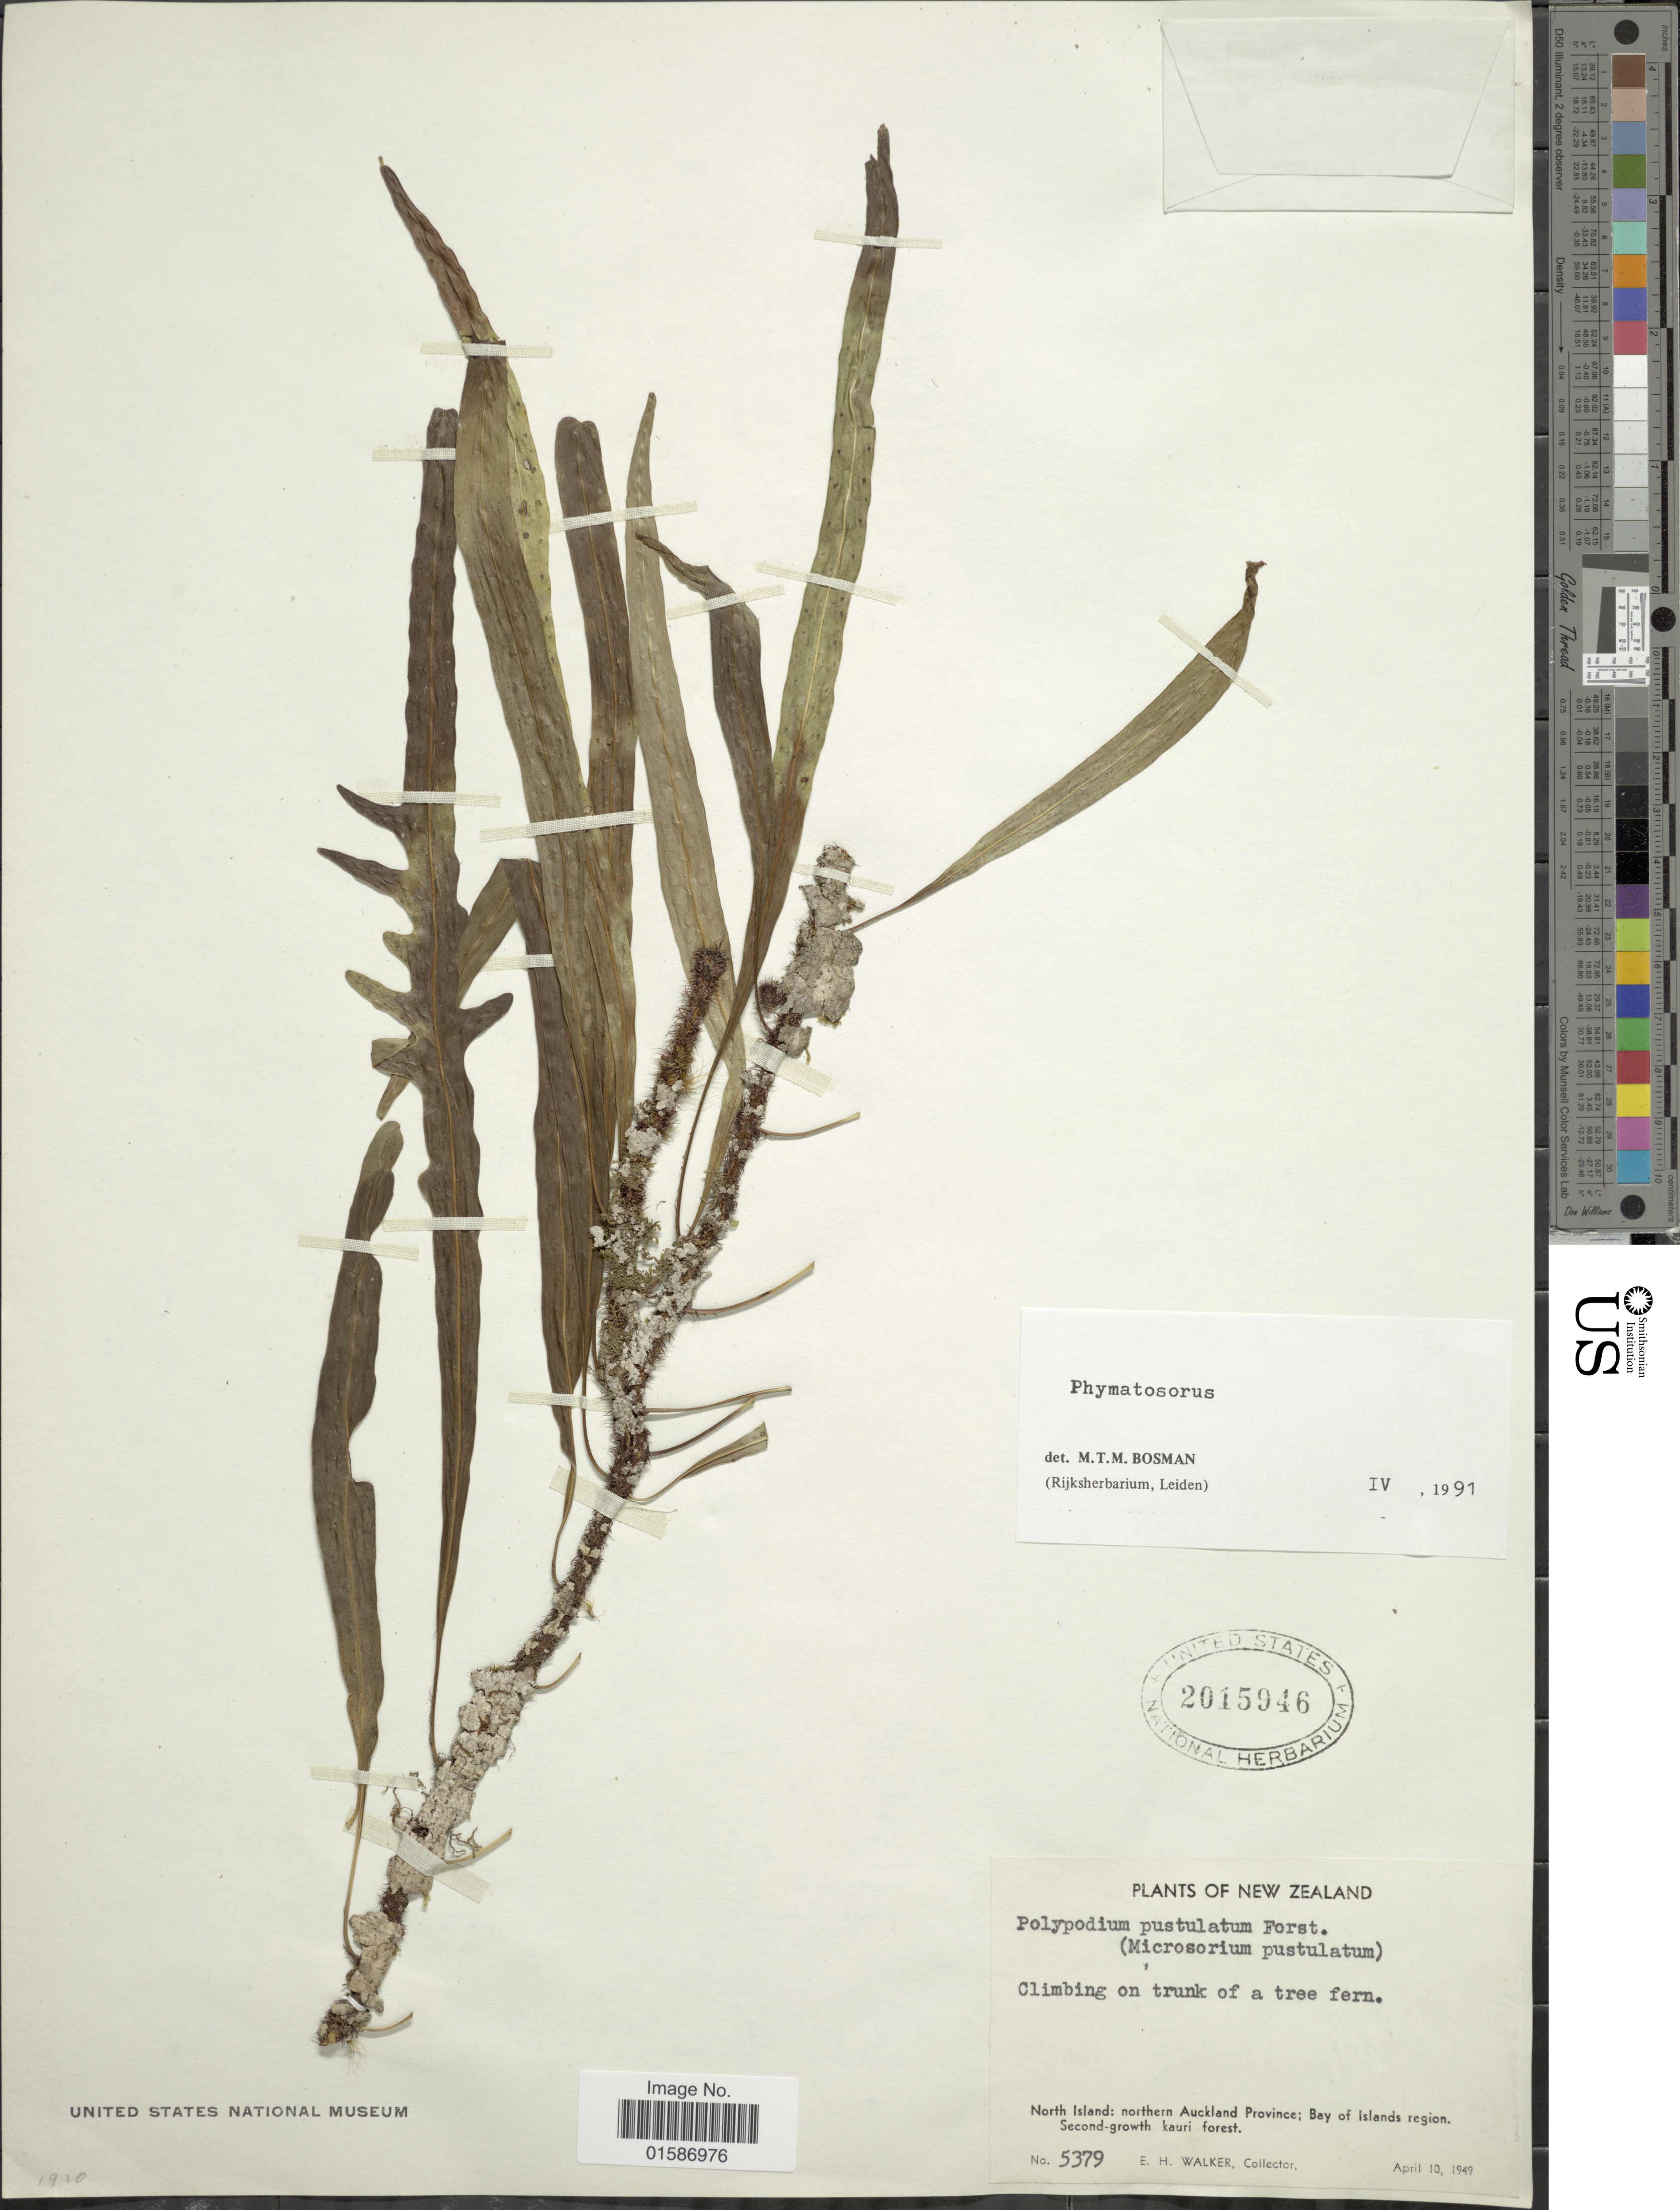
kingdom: Plantae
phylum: Tracheophyta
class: Polypodiopsida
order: Polypodiales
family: Polypodiaceae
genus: Microsorum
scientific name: Microsorum scandens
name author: Tindale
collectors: E. H. Walker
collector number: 5379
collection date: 1949-04-10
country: New Zealand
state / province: Auckland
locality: North Island: northern Auckland Province; Bay of Islands region. Second-growth kauri forest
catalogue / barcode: US 2015946